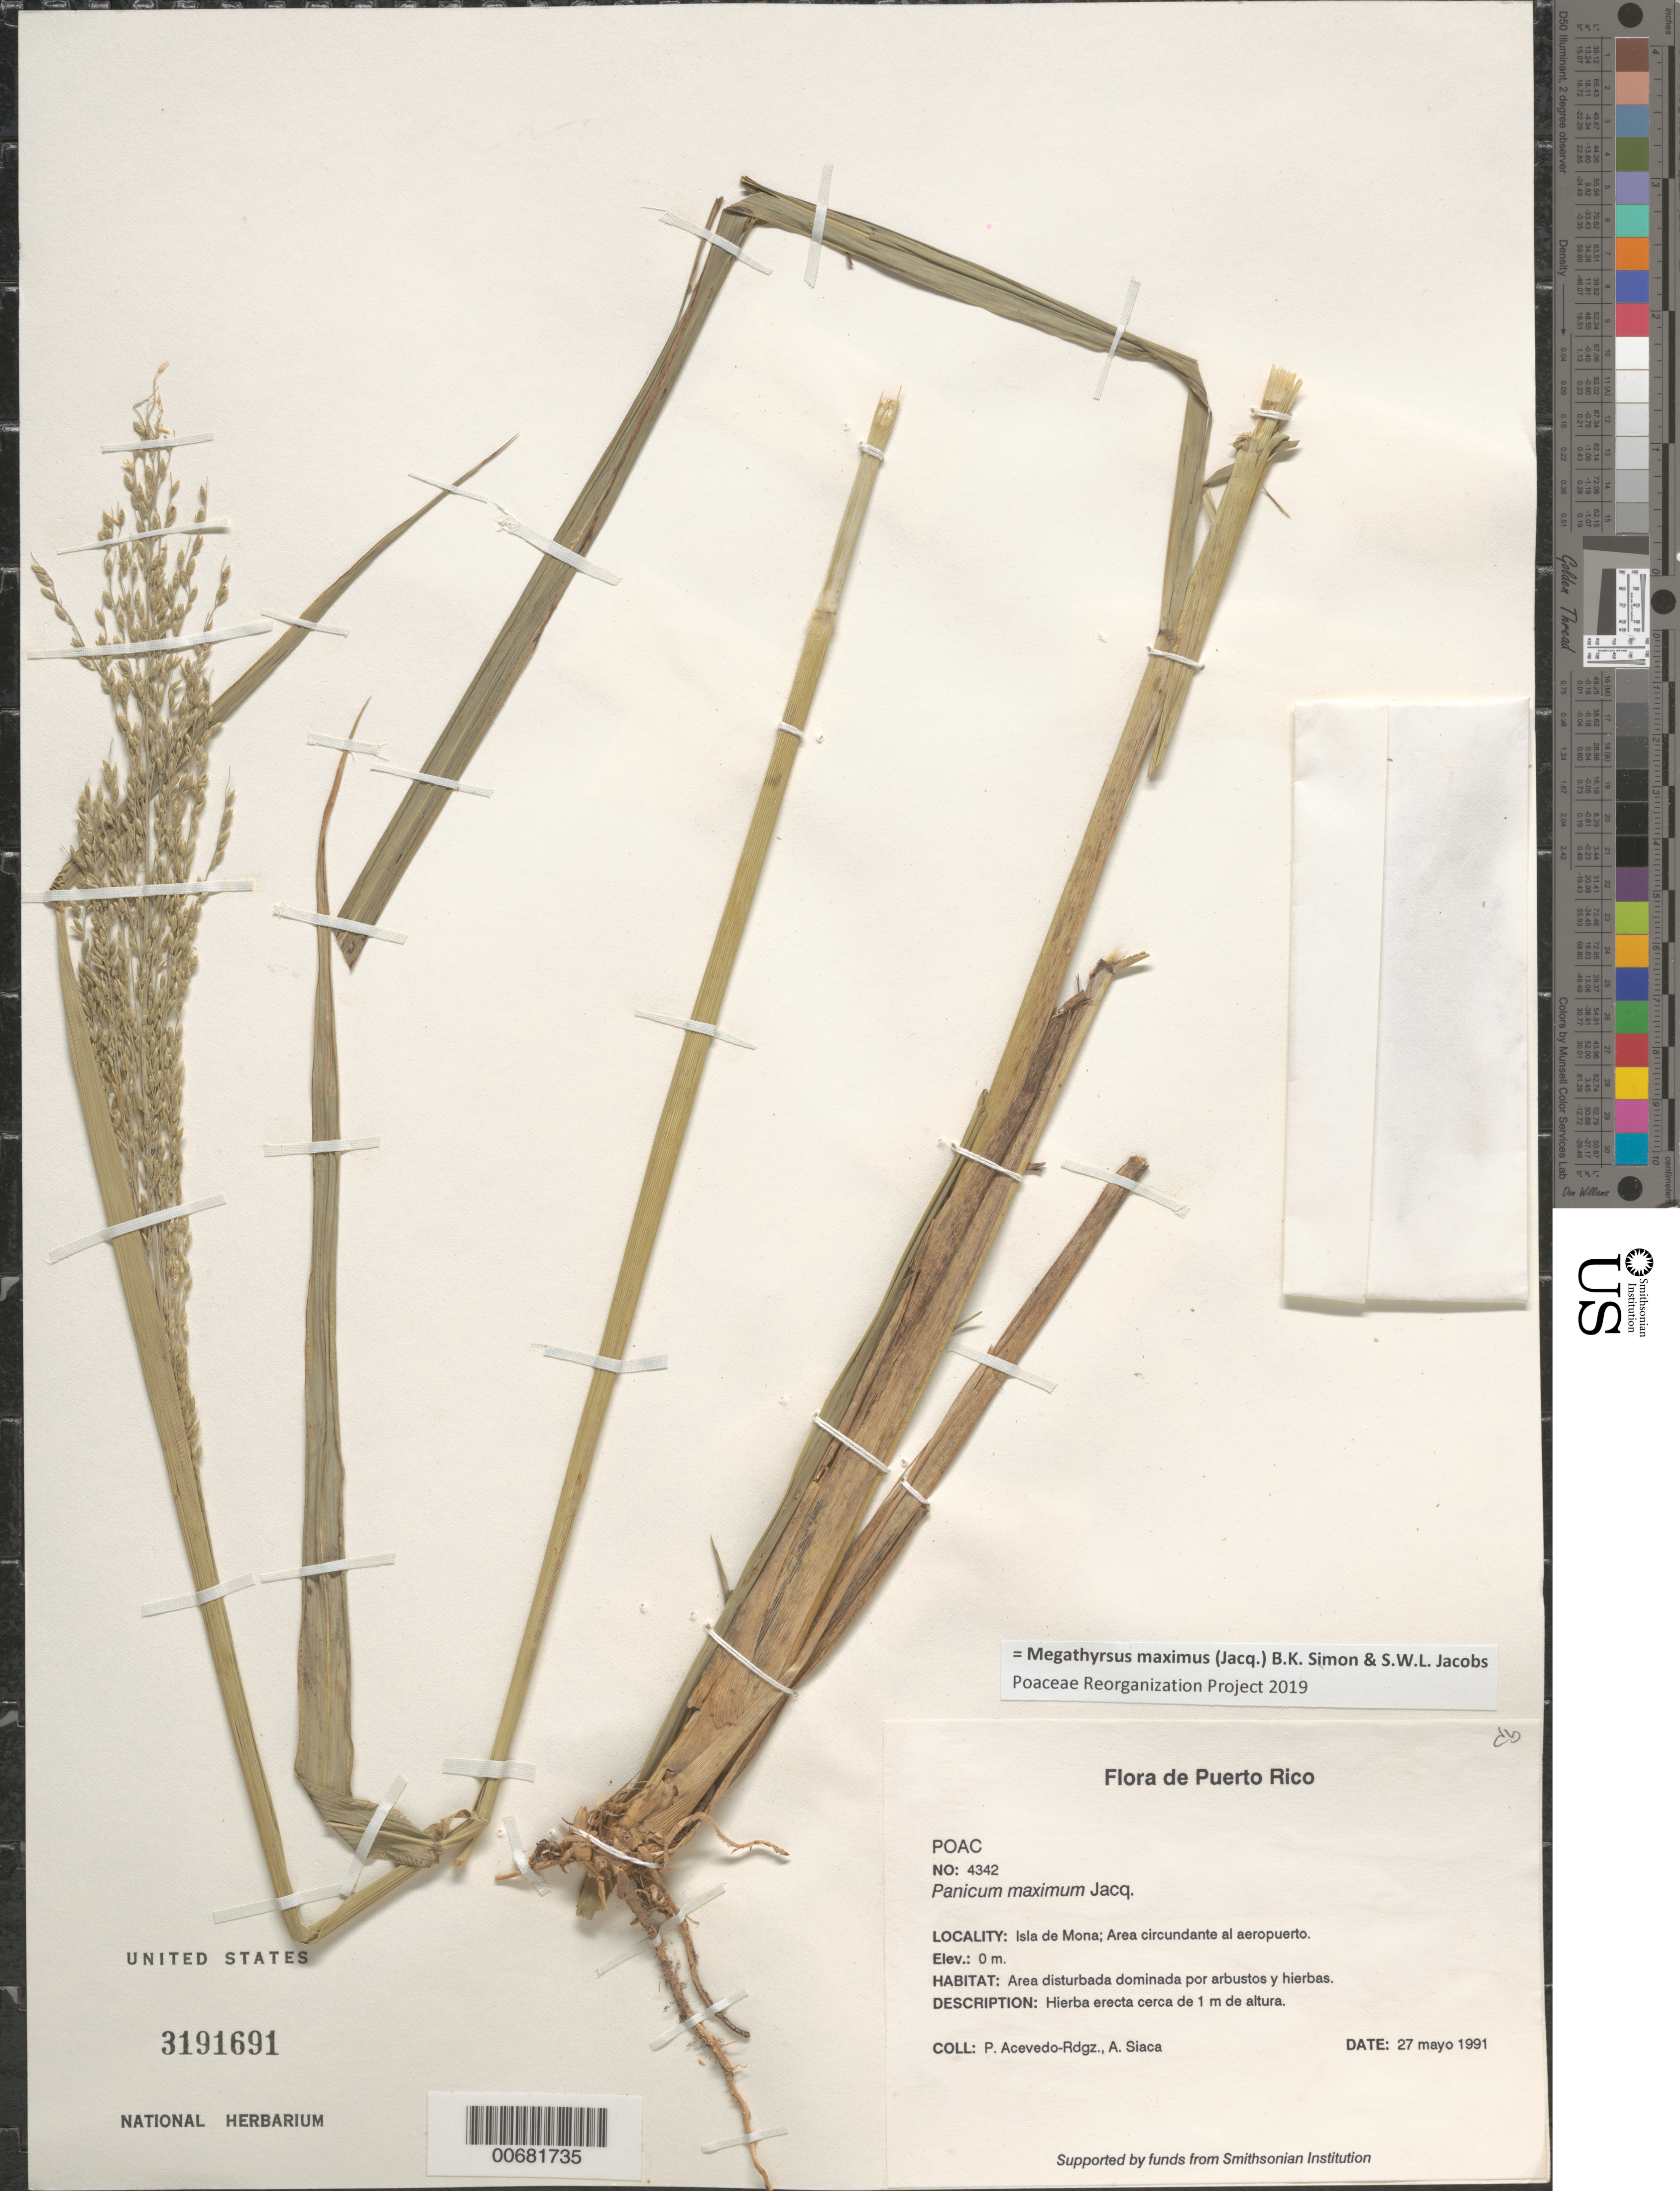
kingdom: Plantae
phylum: Tracheophyta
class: Liliopsida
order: Poales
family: Poaceae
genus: Panicum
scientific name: Panicum maximum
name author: Jacq.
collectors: P. Acevedo-Rodr. & A. Siaca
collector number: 4342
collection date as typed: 27 May 1991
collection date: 1991-05-27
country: Puerto Rico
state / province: Mayaguëz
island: Mona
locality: Isla de Mona; Area circundante al aeropuerto.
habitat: Area disturbada dominada por arbustos y hierbas.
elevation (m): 0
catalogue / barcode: US 3191691